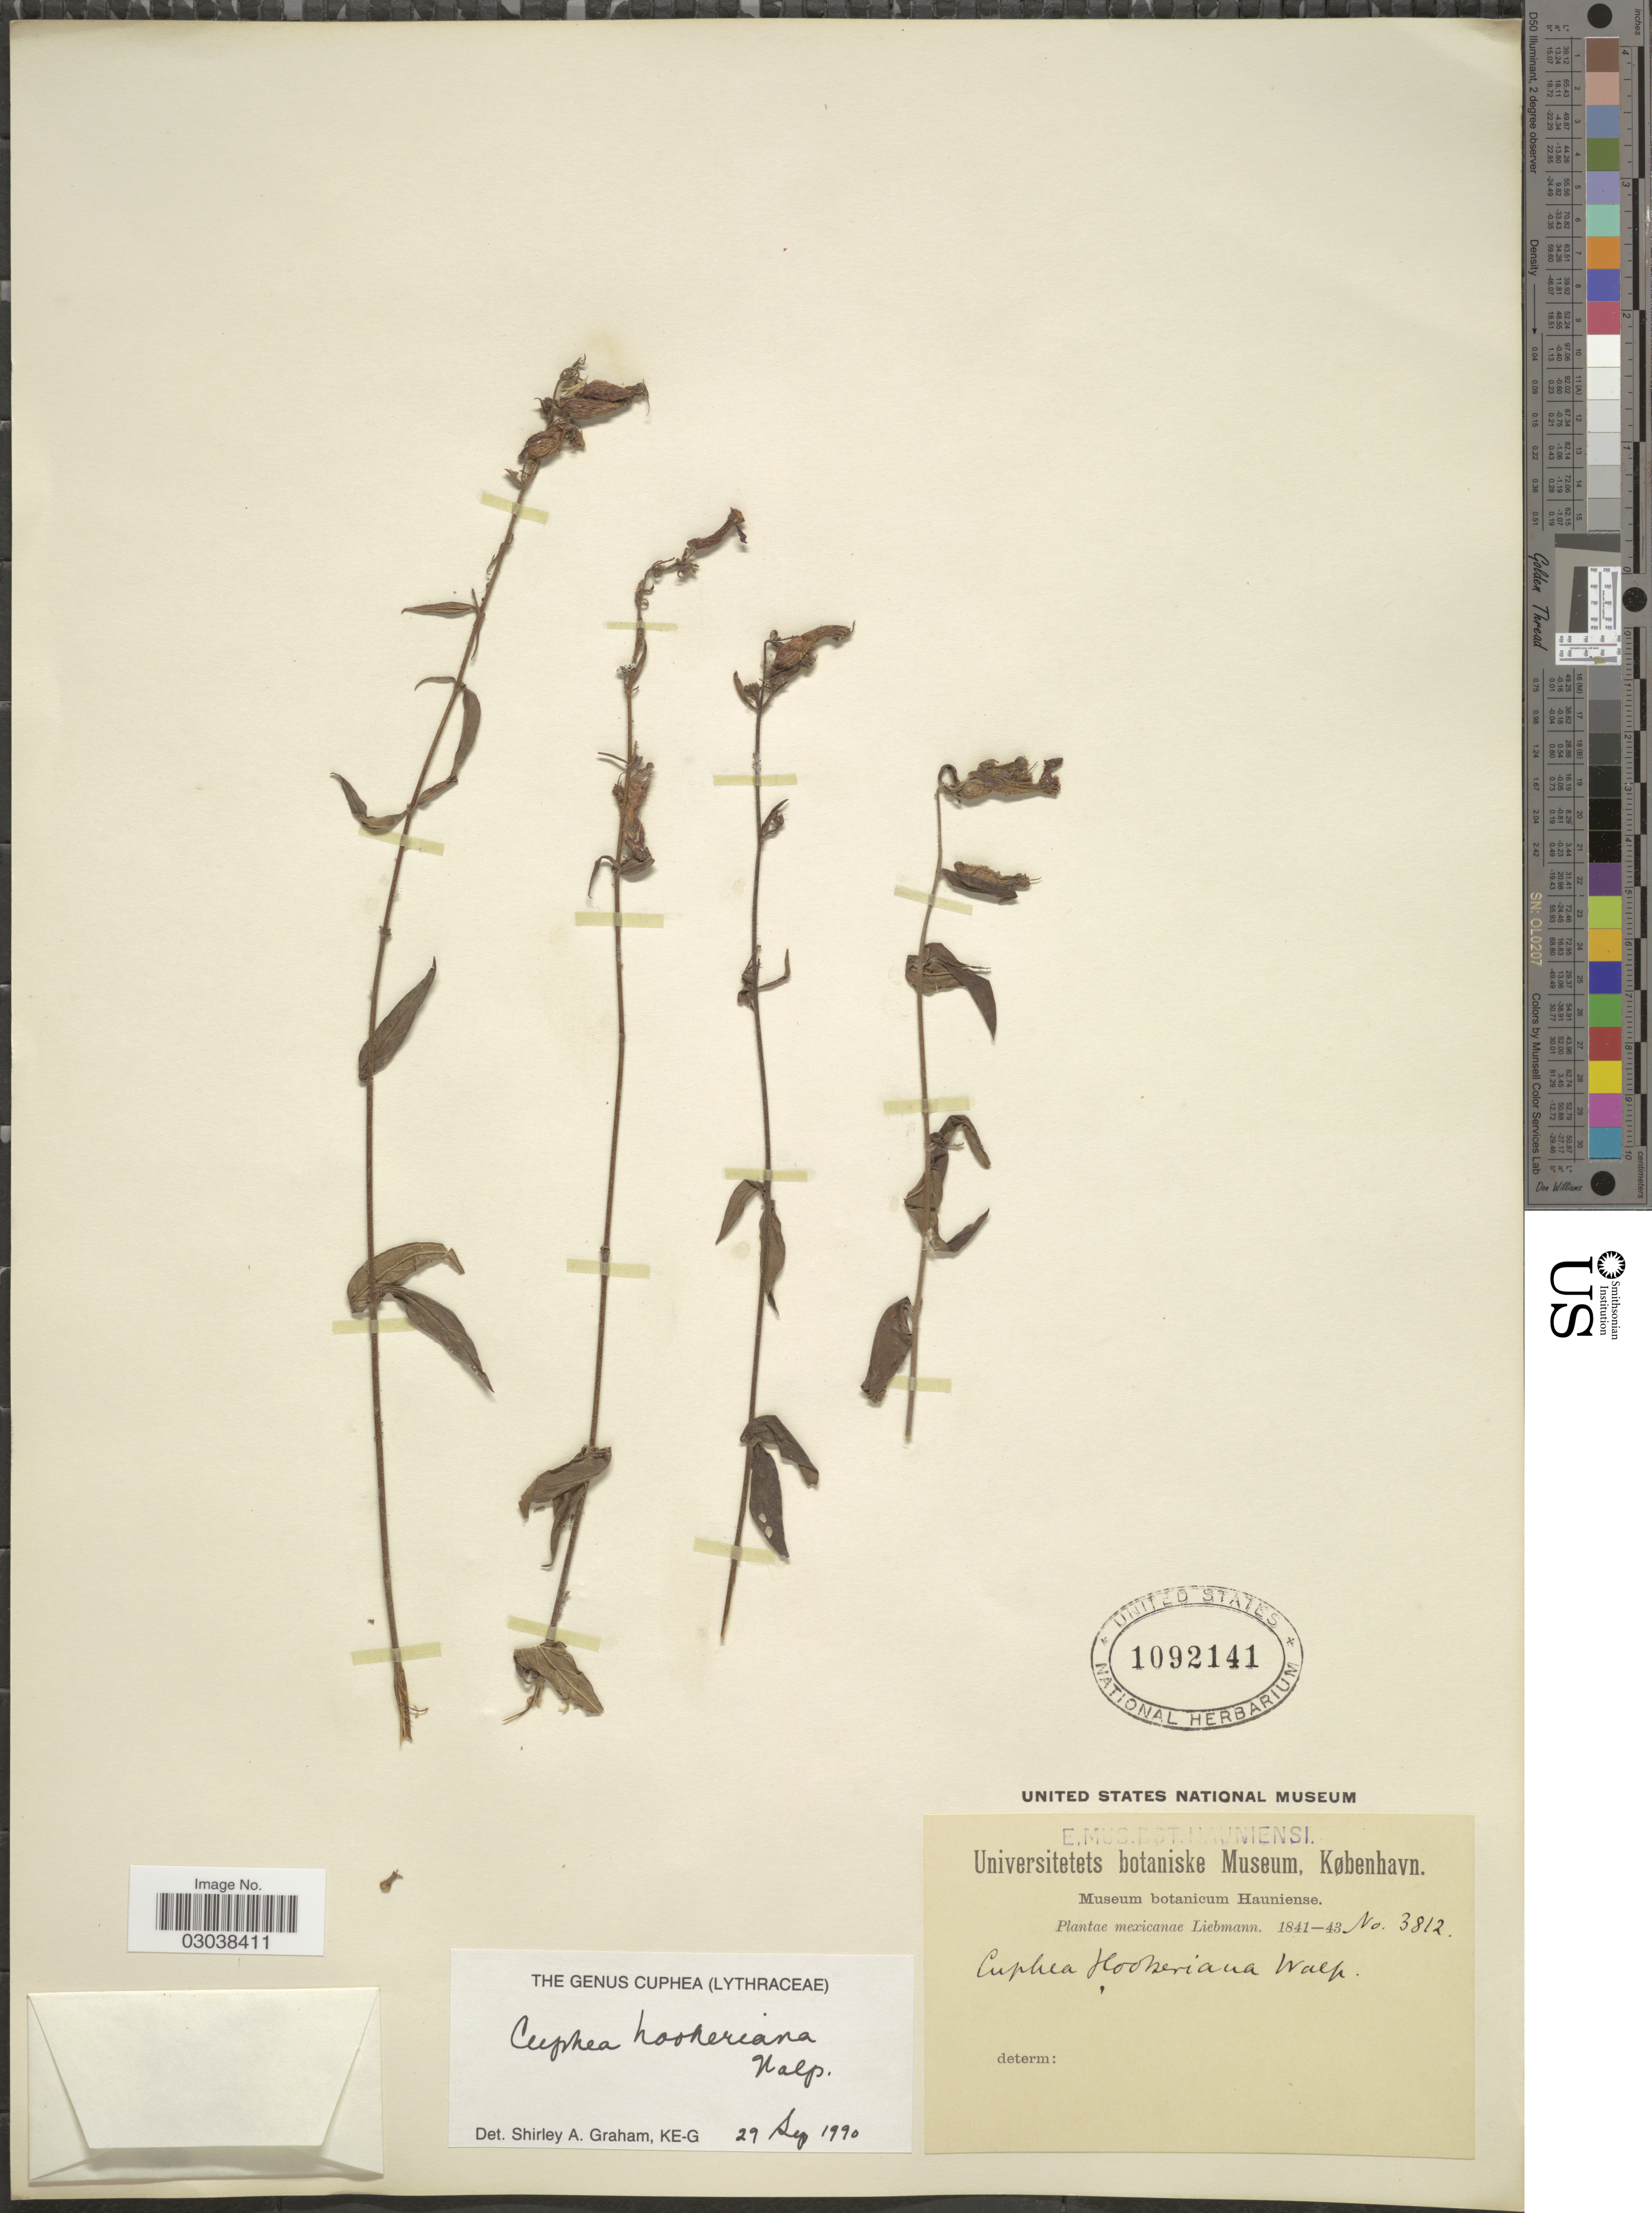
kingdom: Plantae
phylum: Tracheophyta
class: Magnoliopsida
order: Myrtales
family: Lythraceae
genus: Cuphea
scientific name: Cuphea hookeriana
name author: Walp.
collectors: Liebmann, --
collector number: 3812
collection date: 1841/1843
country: Mexico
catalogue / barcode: US 1092141